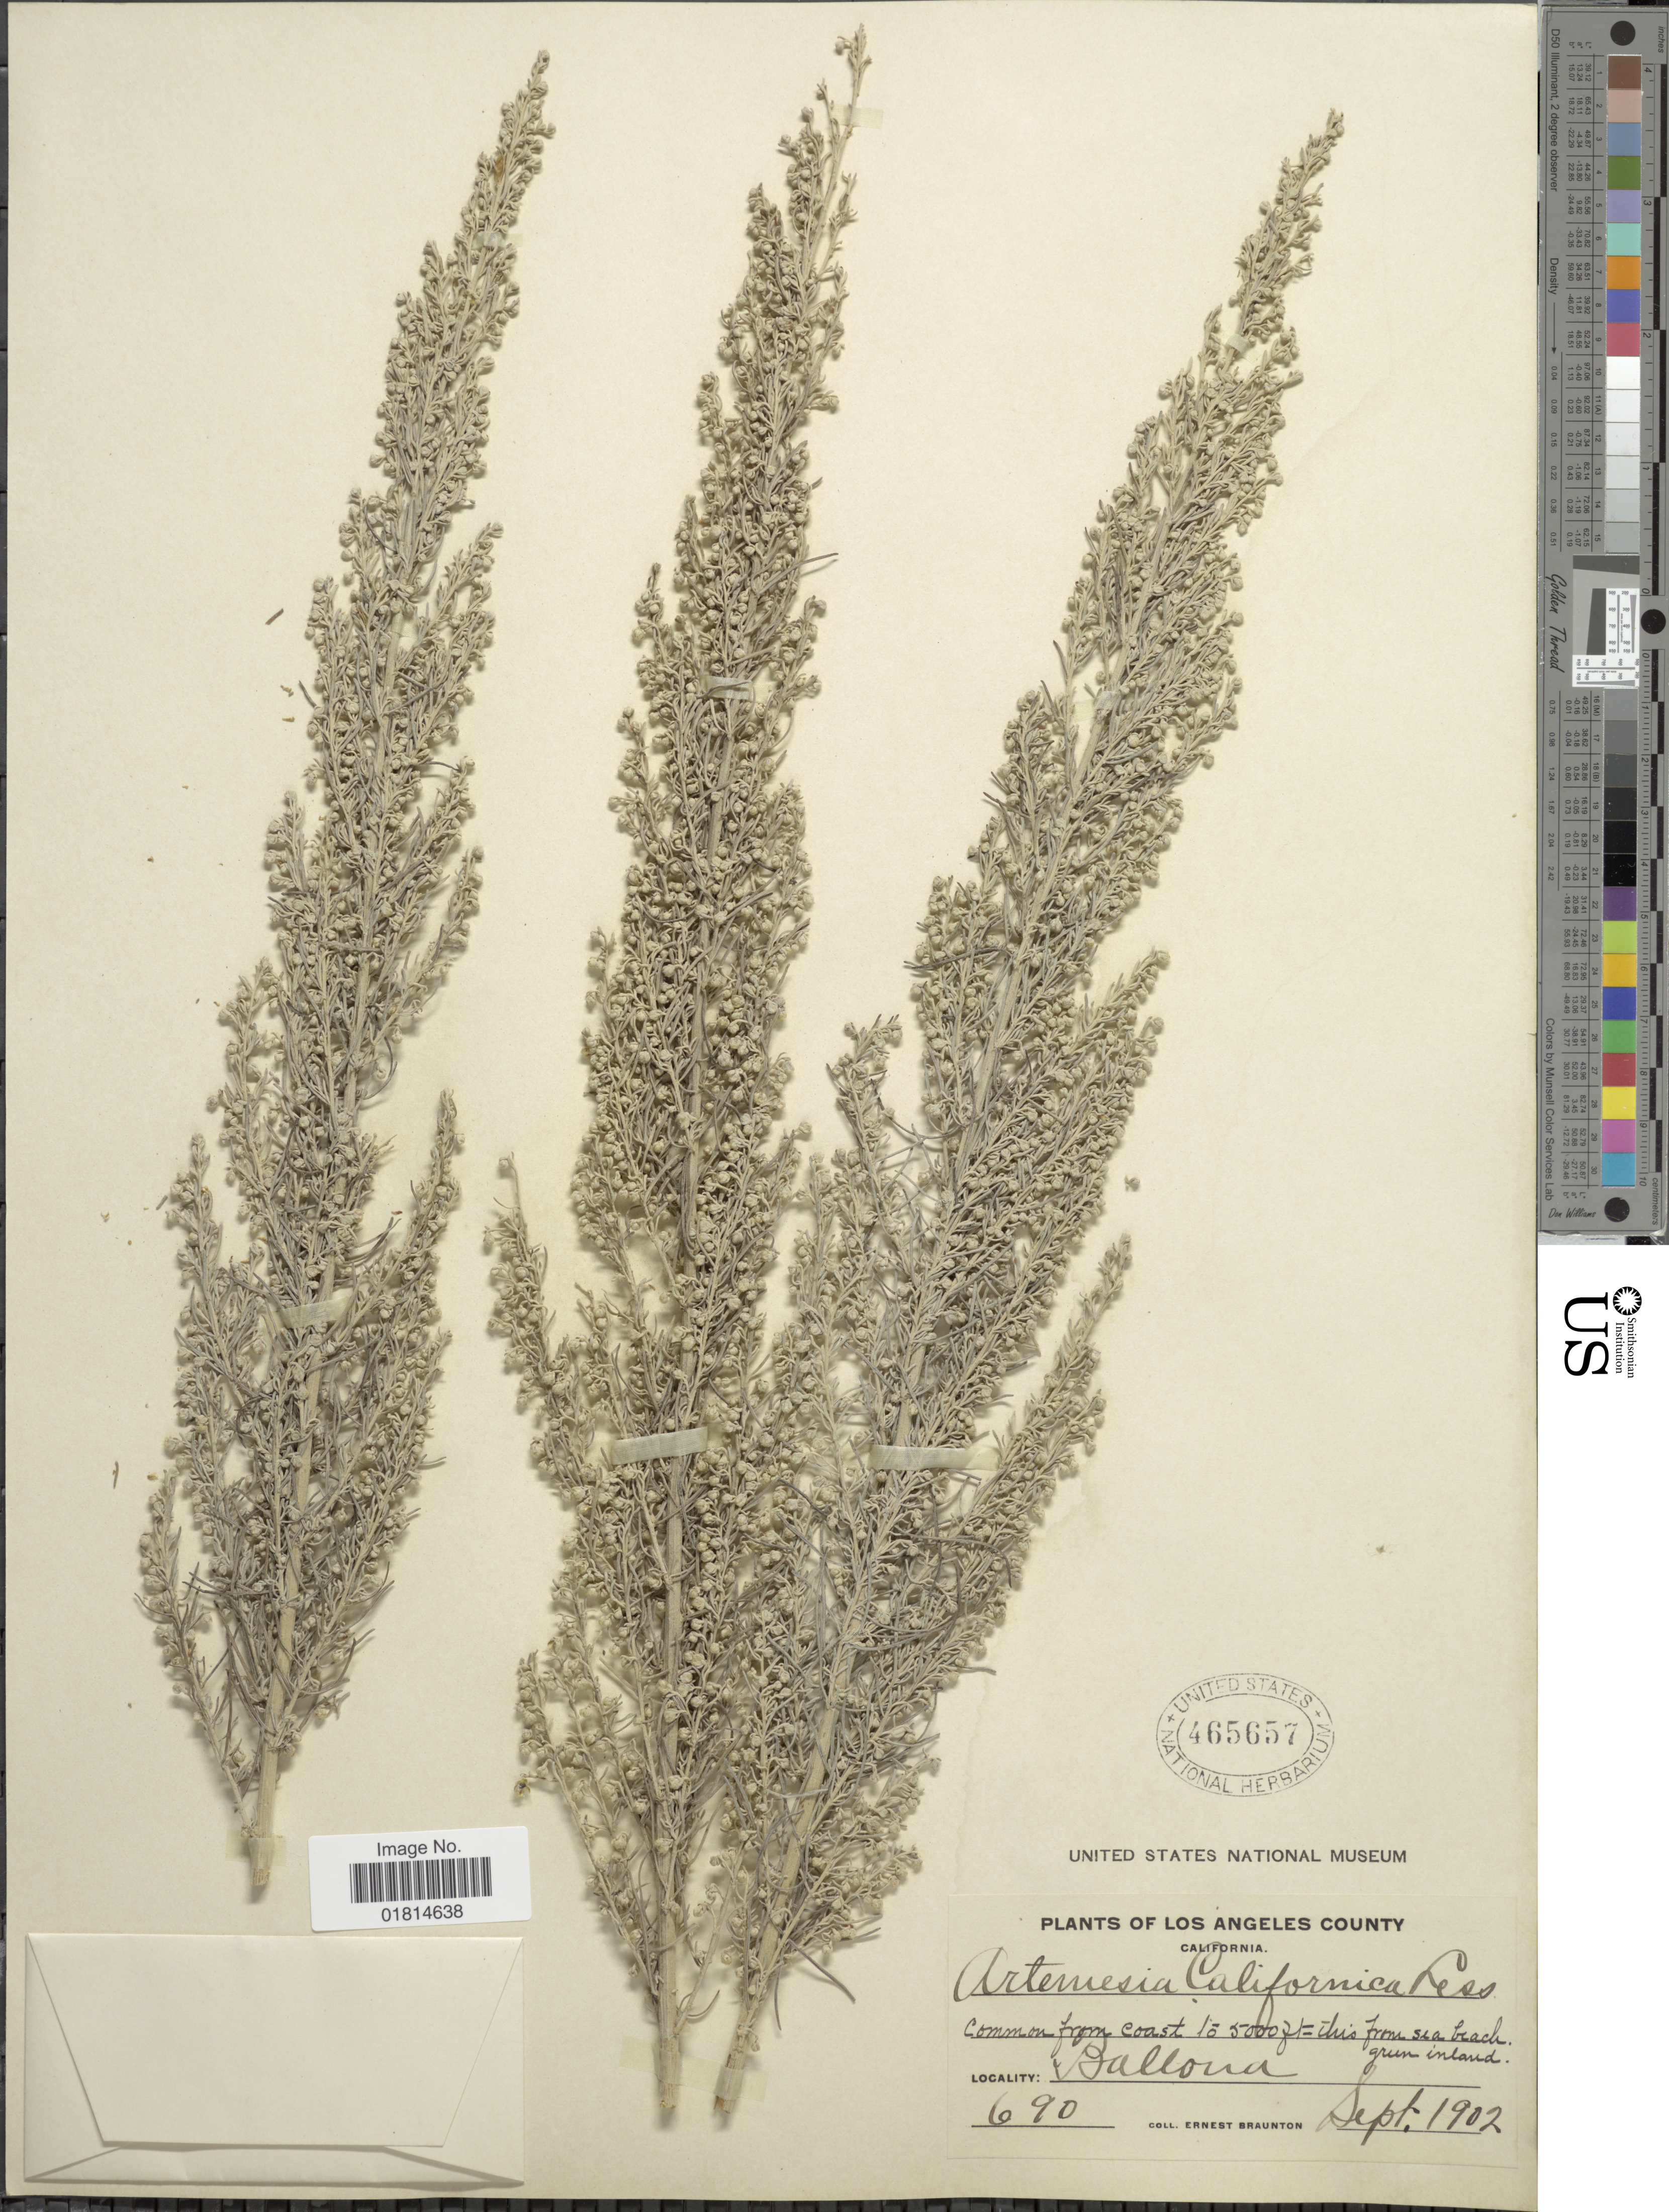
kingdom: Plantae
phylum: Tracheophyta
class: Magnoliopsida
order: Asterales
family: Asteraceae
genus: Artemisia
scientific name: Artemisia californica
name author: Less.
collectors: E. Braunton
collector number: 690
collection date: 1902-09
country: United States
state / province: California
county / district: Los Angeles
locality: Los Angeles County. Ballona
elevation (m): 1524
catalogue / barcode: US 465657